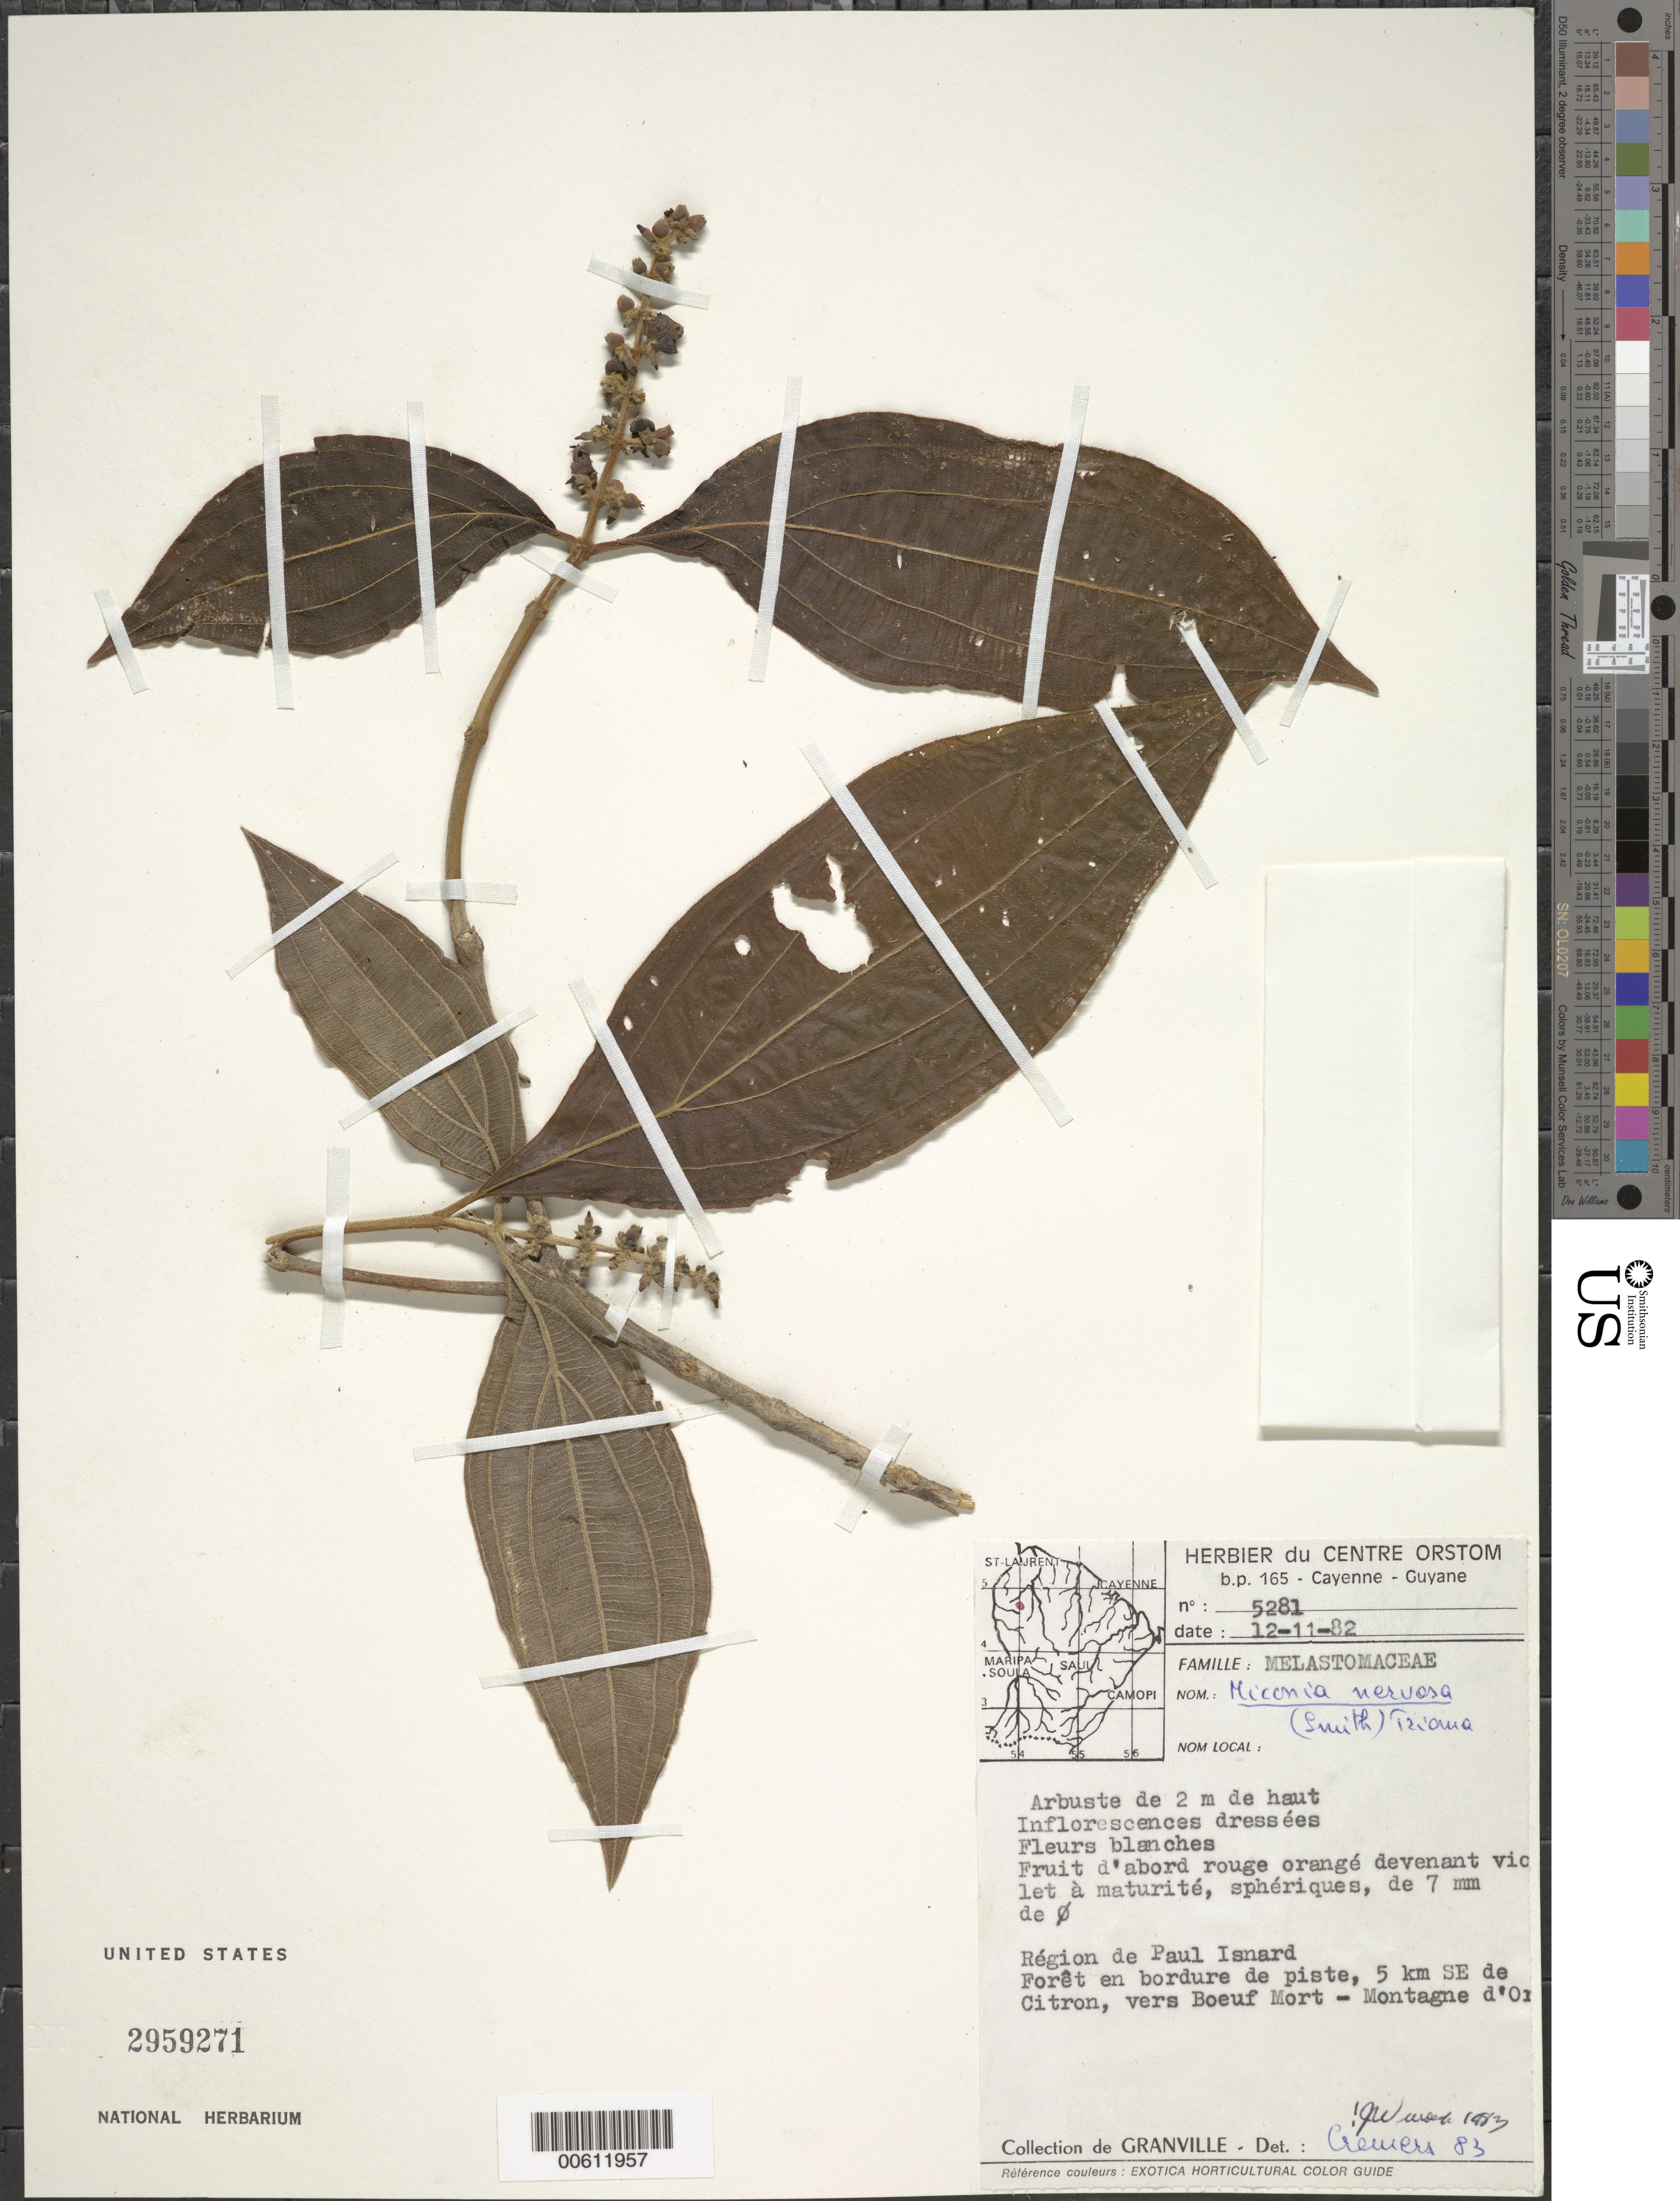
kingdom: Plantae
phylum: Tracheophyta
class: Magnoliopsida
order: Myrtales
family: Melastomataceae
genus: Miconia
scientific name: Miconia nervosa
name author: (Sm.) Triana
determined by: Wurdack, John J., (US), US (UNITED STATES)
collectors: J.-J. de Granville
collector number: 5281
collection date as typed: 12-Nov-82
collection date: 1982-11-12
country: French Guiana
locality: Région de Paul Isnard, 5 km SE of Citron, vers Boeuf Mort-Montagne d'Or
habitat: Foret en bordure de piste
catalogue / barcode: US 2959271